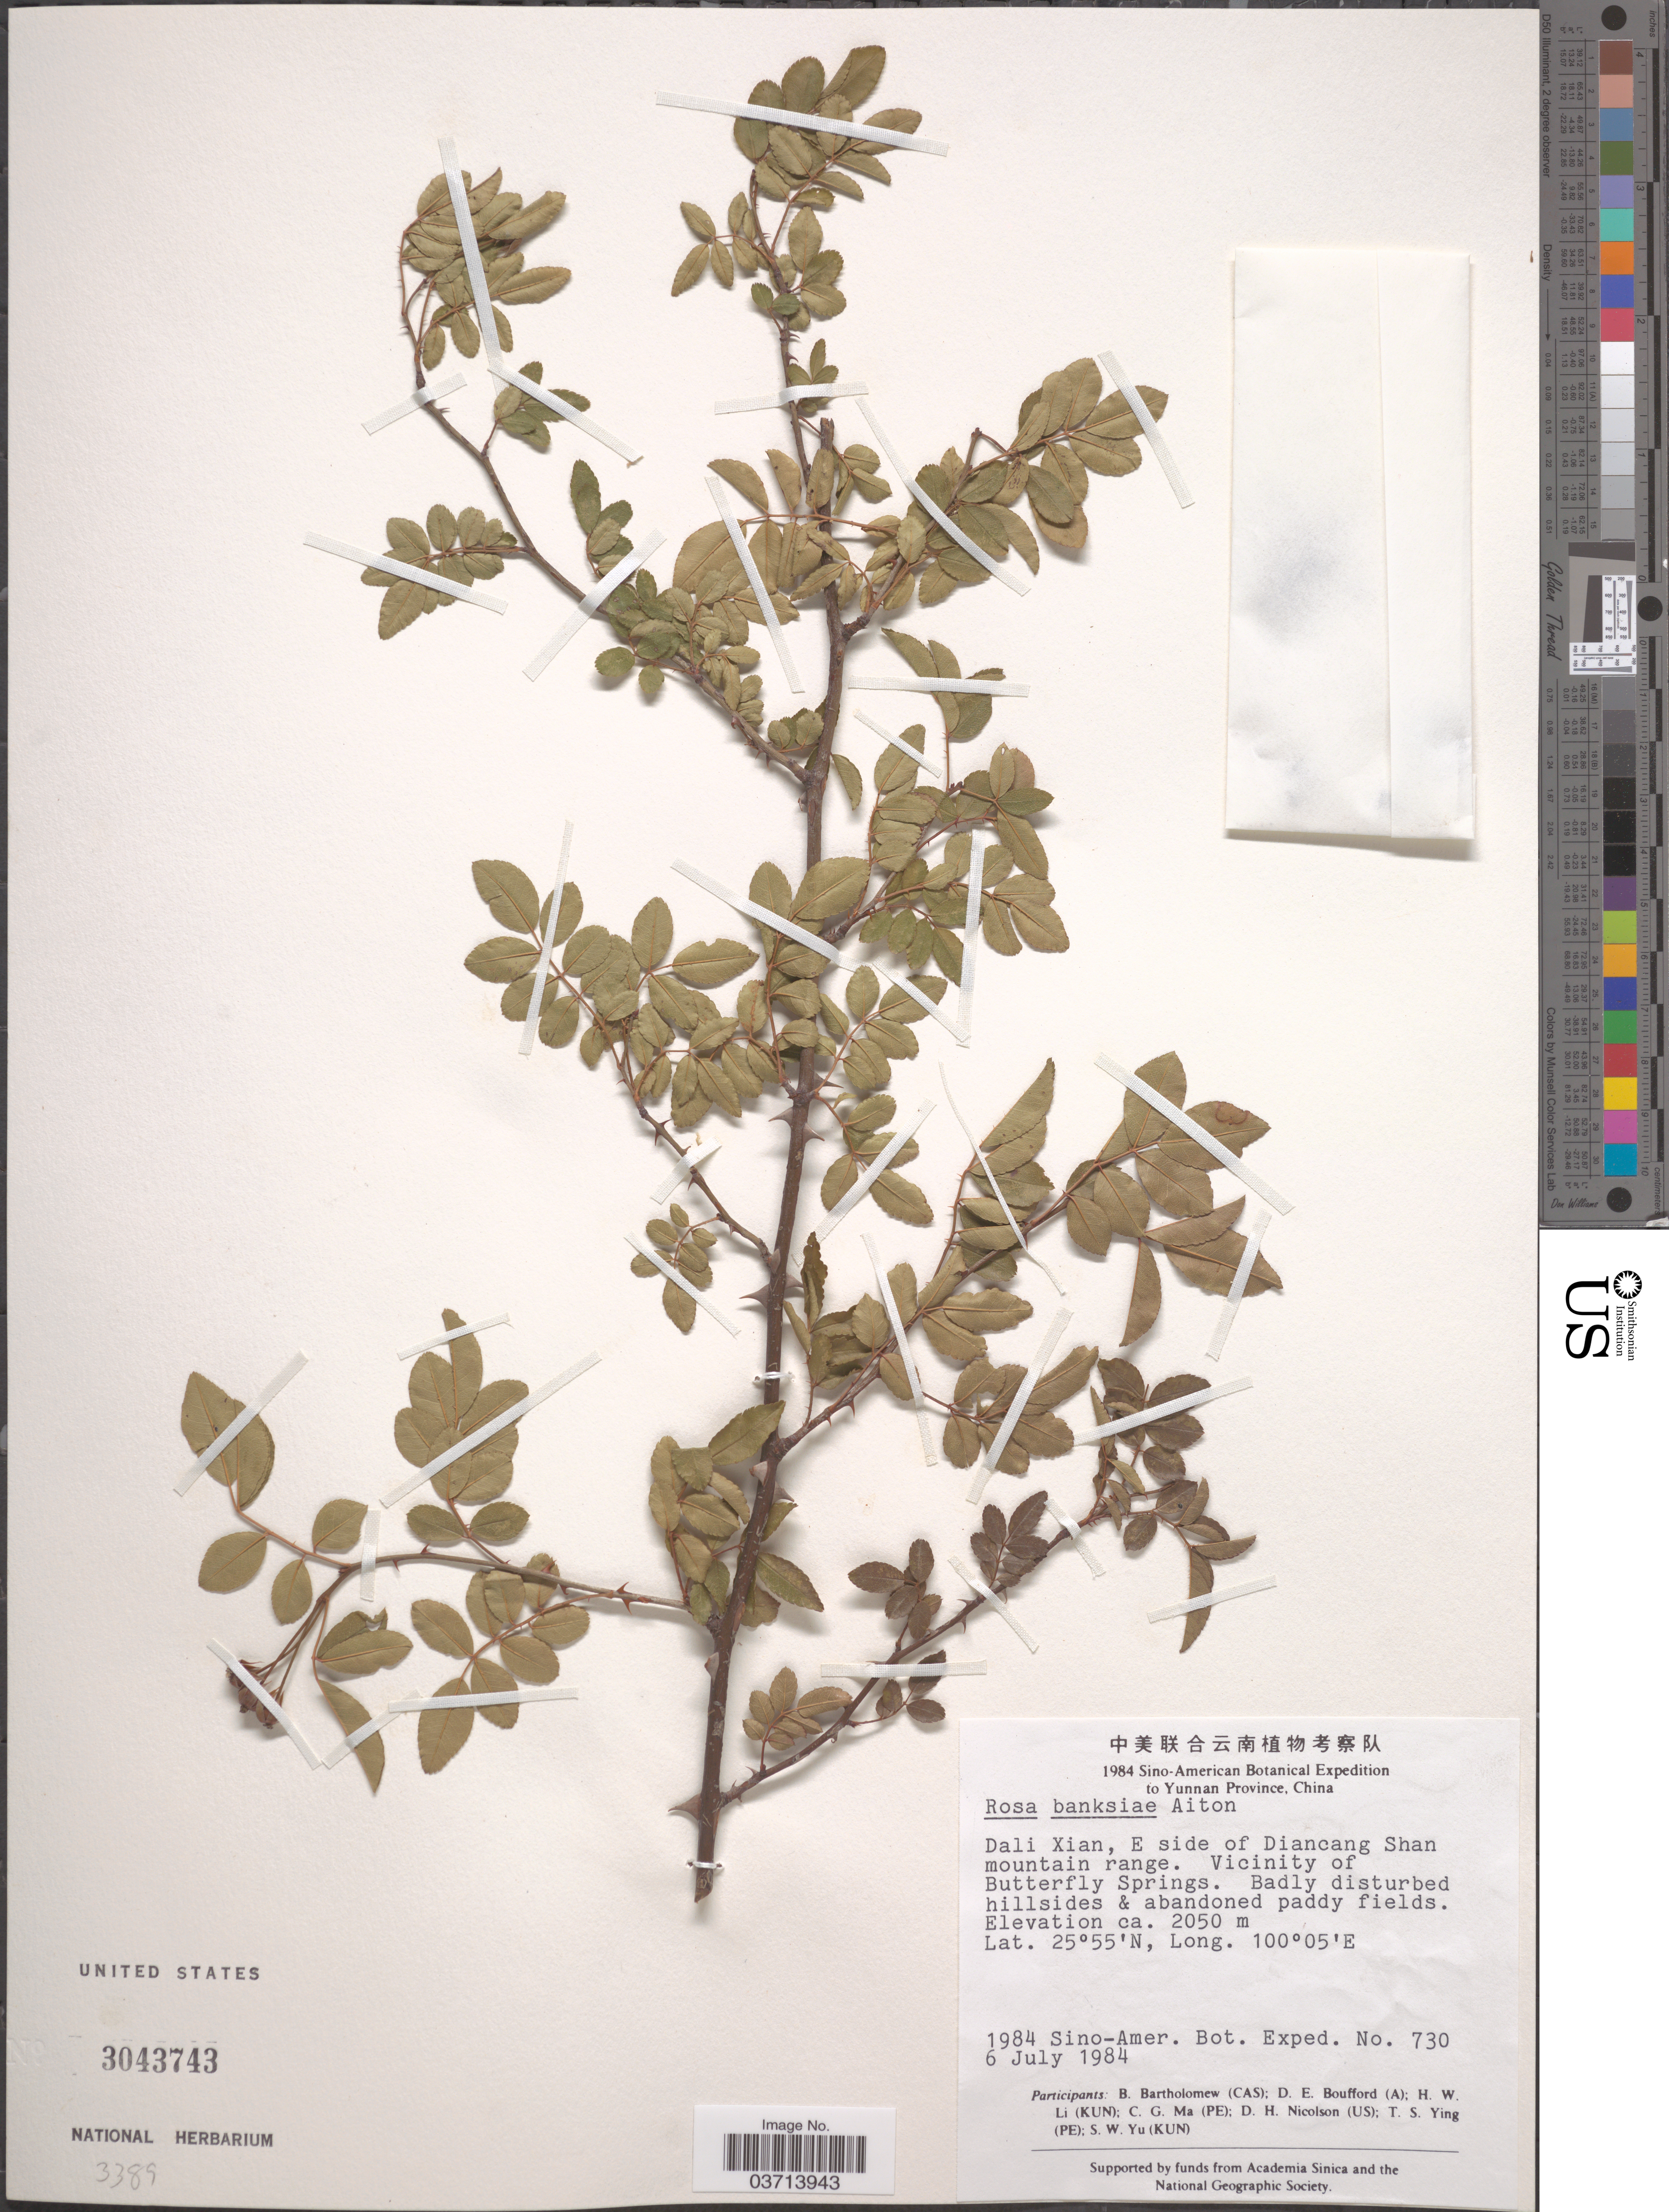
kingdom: Plantae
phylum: Tracheophyta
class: Magnoliopsida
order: Rosales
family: Rosaceae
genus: Rosa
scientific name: Rosa banksiae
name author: W.T. Aiton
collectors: Sino-Amer. Bot. Exped. 1984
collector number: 730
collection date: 1984-07-06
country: China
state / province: Yunnan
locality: Dali Xian, E side of Diancang Shan mountain range. Vicinity of Butterfly Springs.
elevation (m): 2050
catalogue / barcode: US 3043743